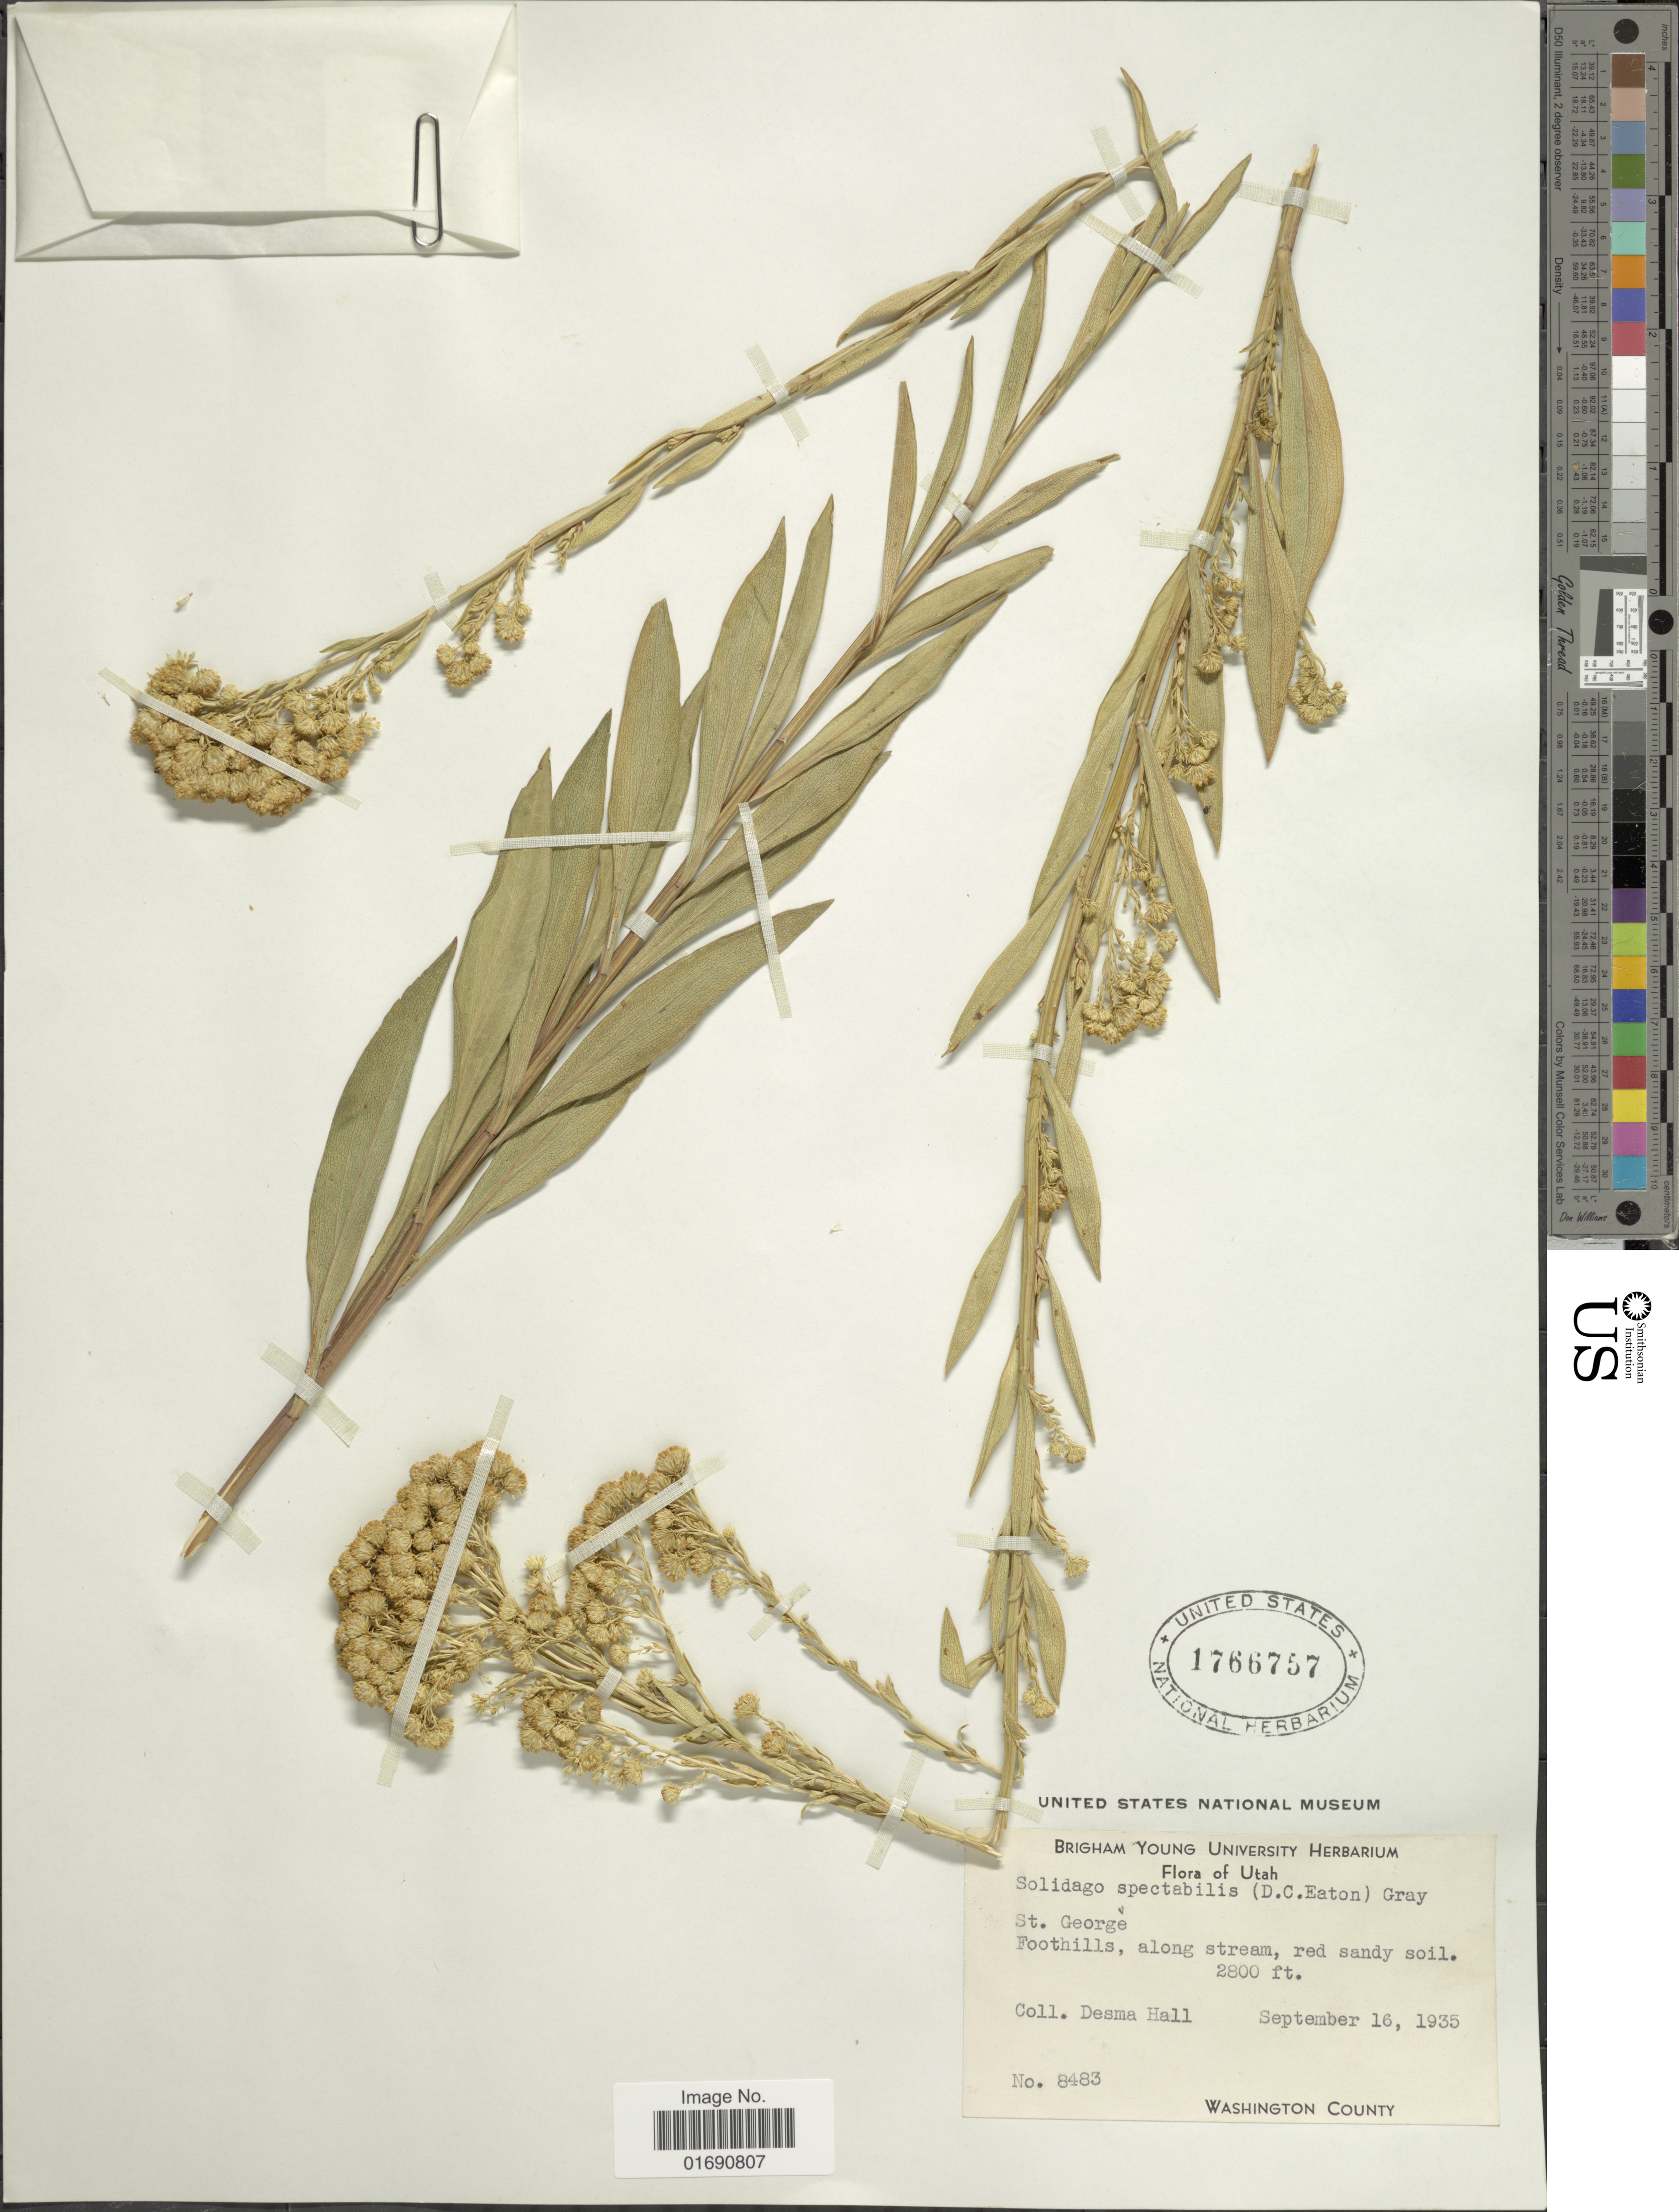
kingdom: Plantae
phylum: Tracheophyta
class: Magnoliopsida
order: Asterales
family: Asteraceae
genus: Solidago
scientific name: Solidago spectabilis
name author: (D.C. Eaton) A. Gray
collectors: D. Hall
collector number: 8493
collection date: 1935-09-16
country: United States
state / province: Utah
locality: St George, Foothills, along stream,red sandy soil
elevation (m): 853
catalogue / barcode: US 1766757